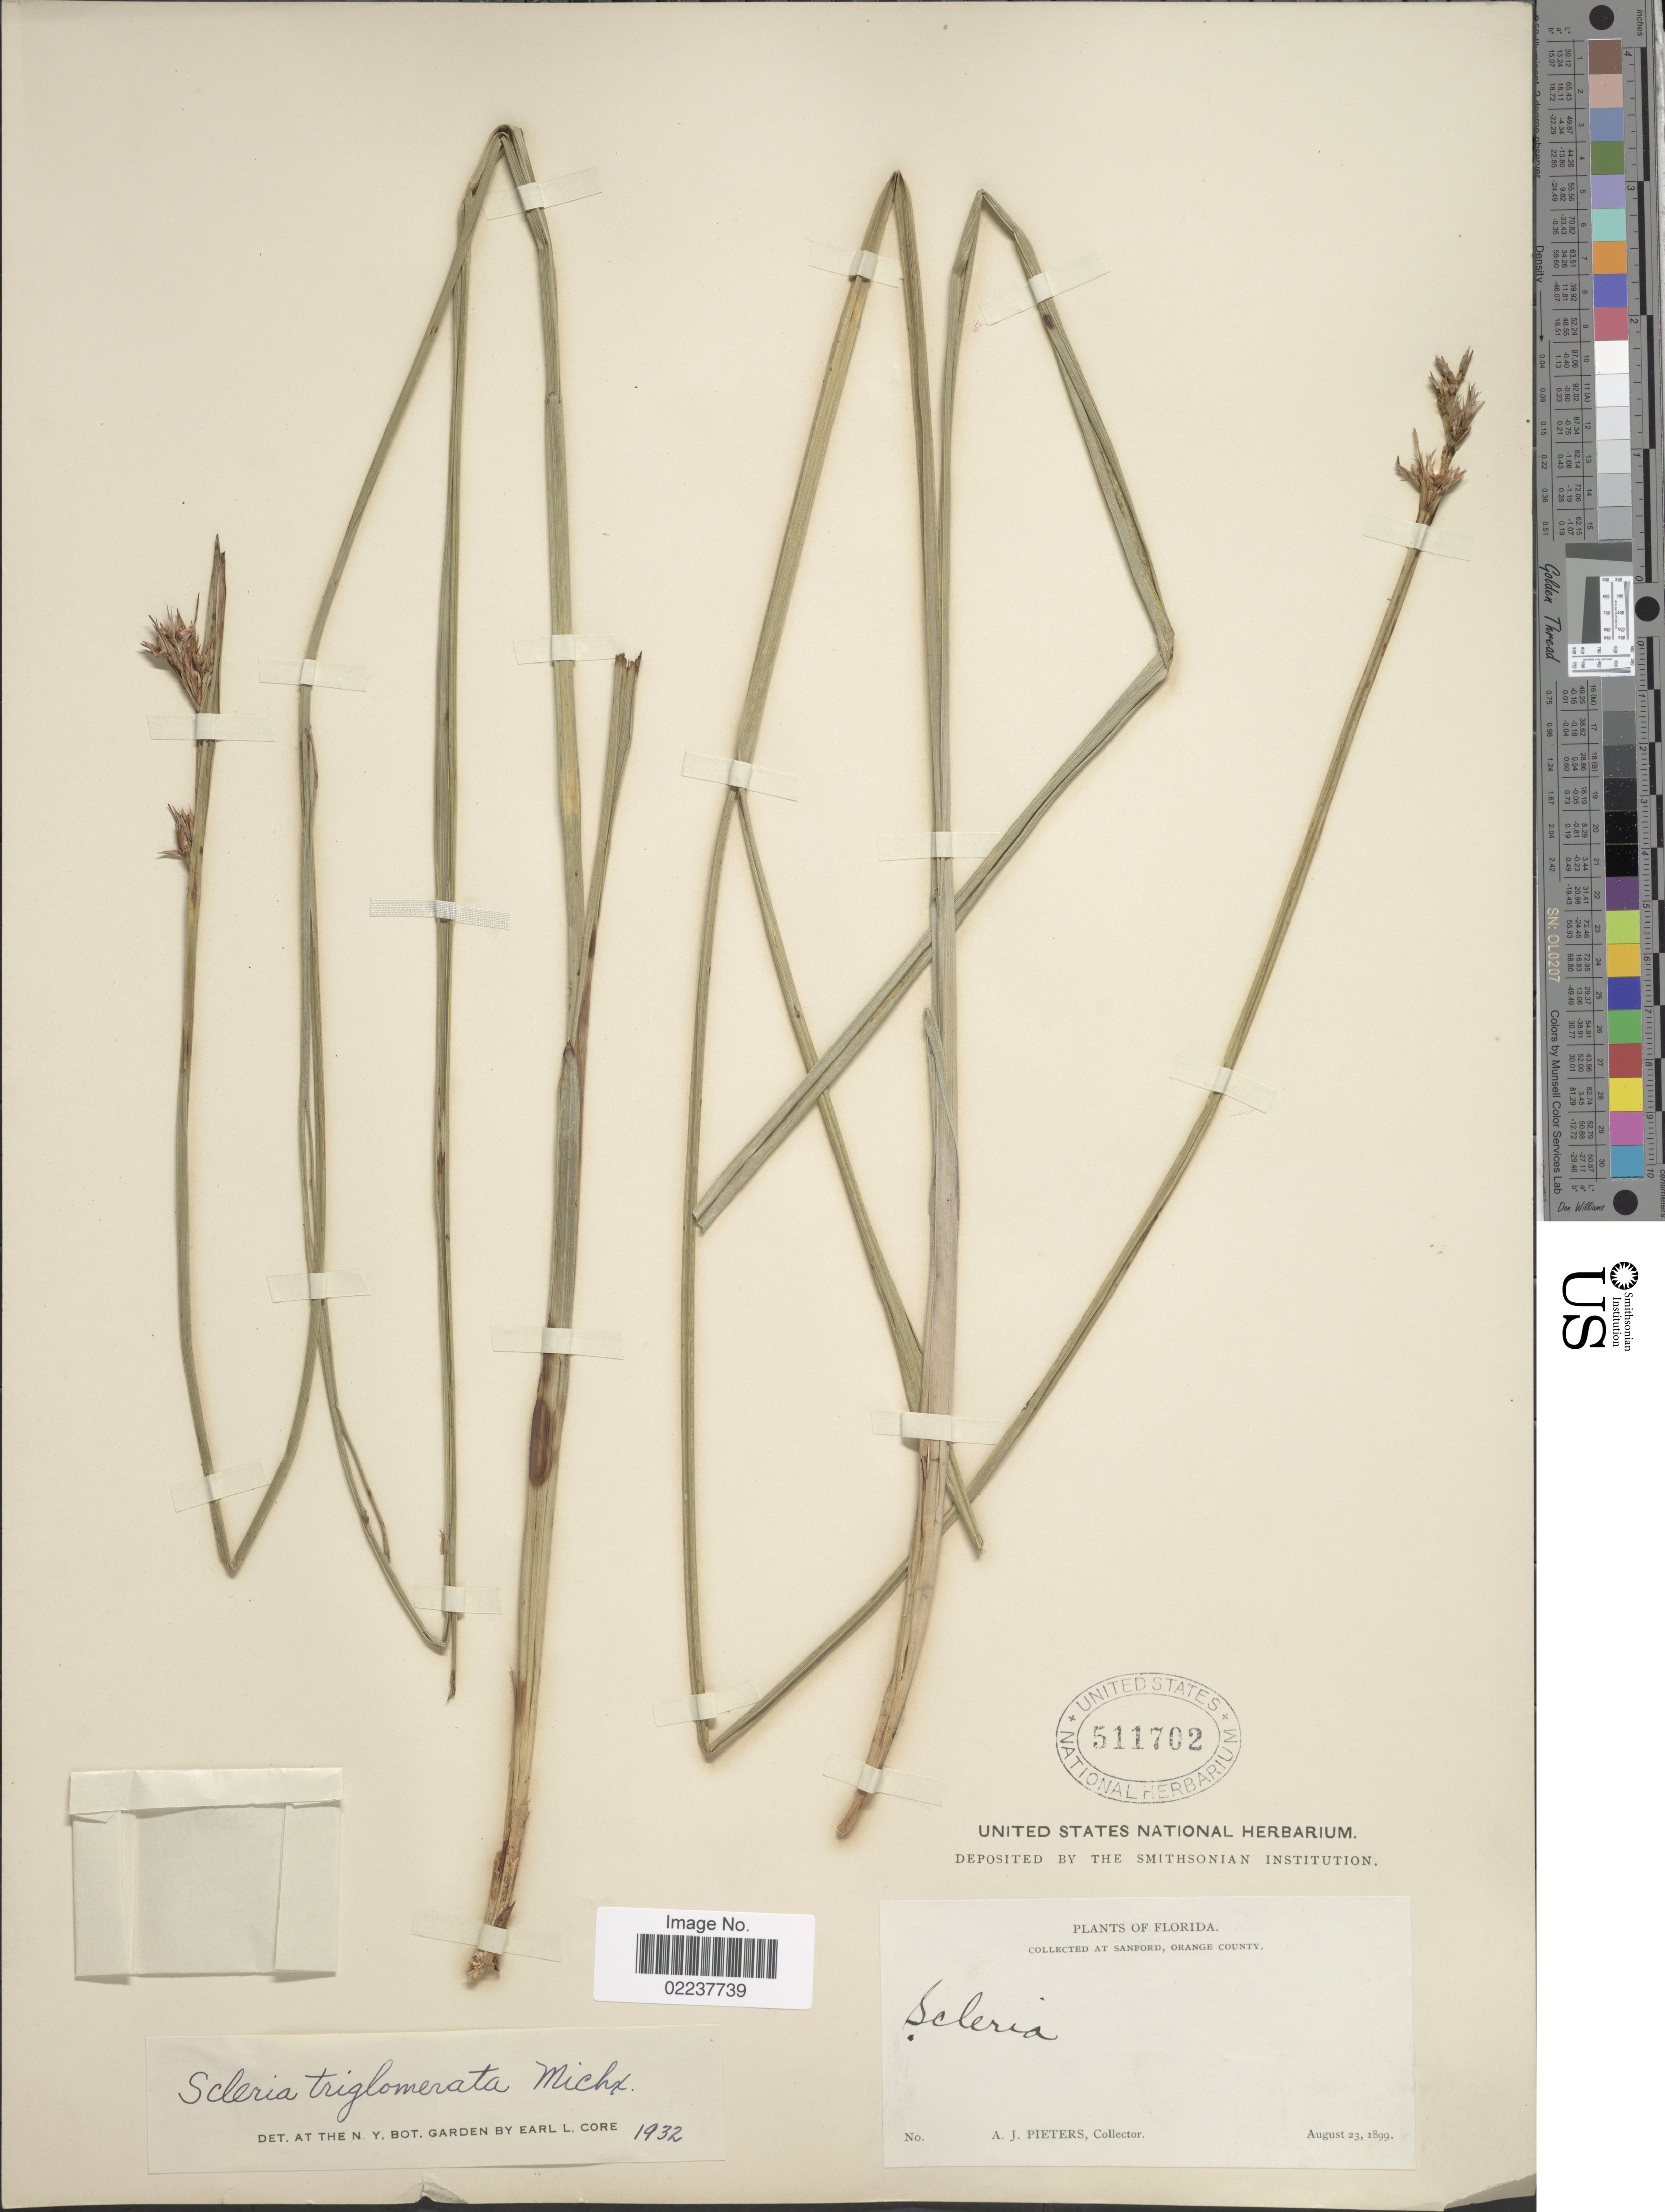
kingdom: Plantae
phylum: Tracheophyta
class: Liliopsida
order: Poales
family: Cyperaceae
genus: Scleria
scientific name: Scleria triglomerata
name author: Michx.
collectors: A. Pieters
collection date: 1899-08-23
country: United States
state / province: Florida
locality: At Sanford, Orange County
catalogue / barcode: US 511702